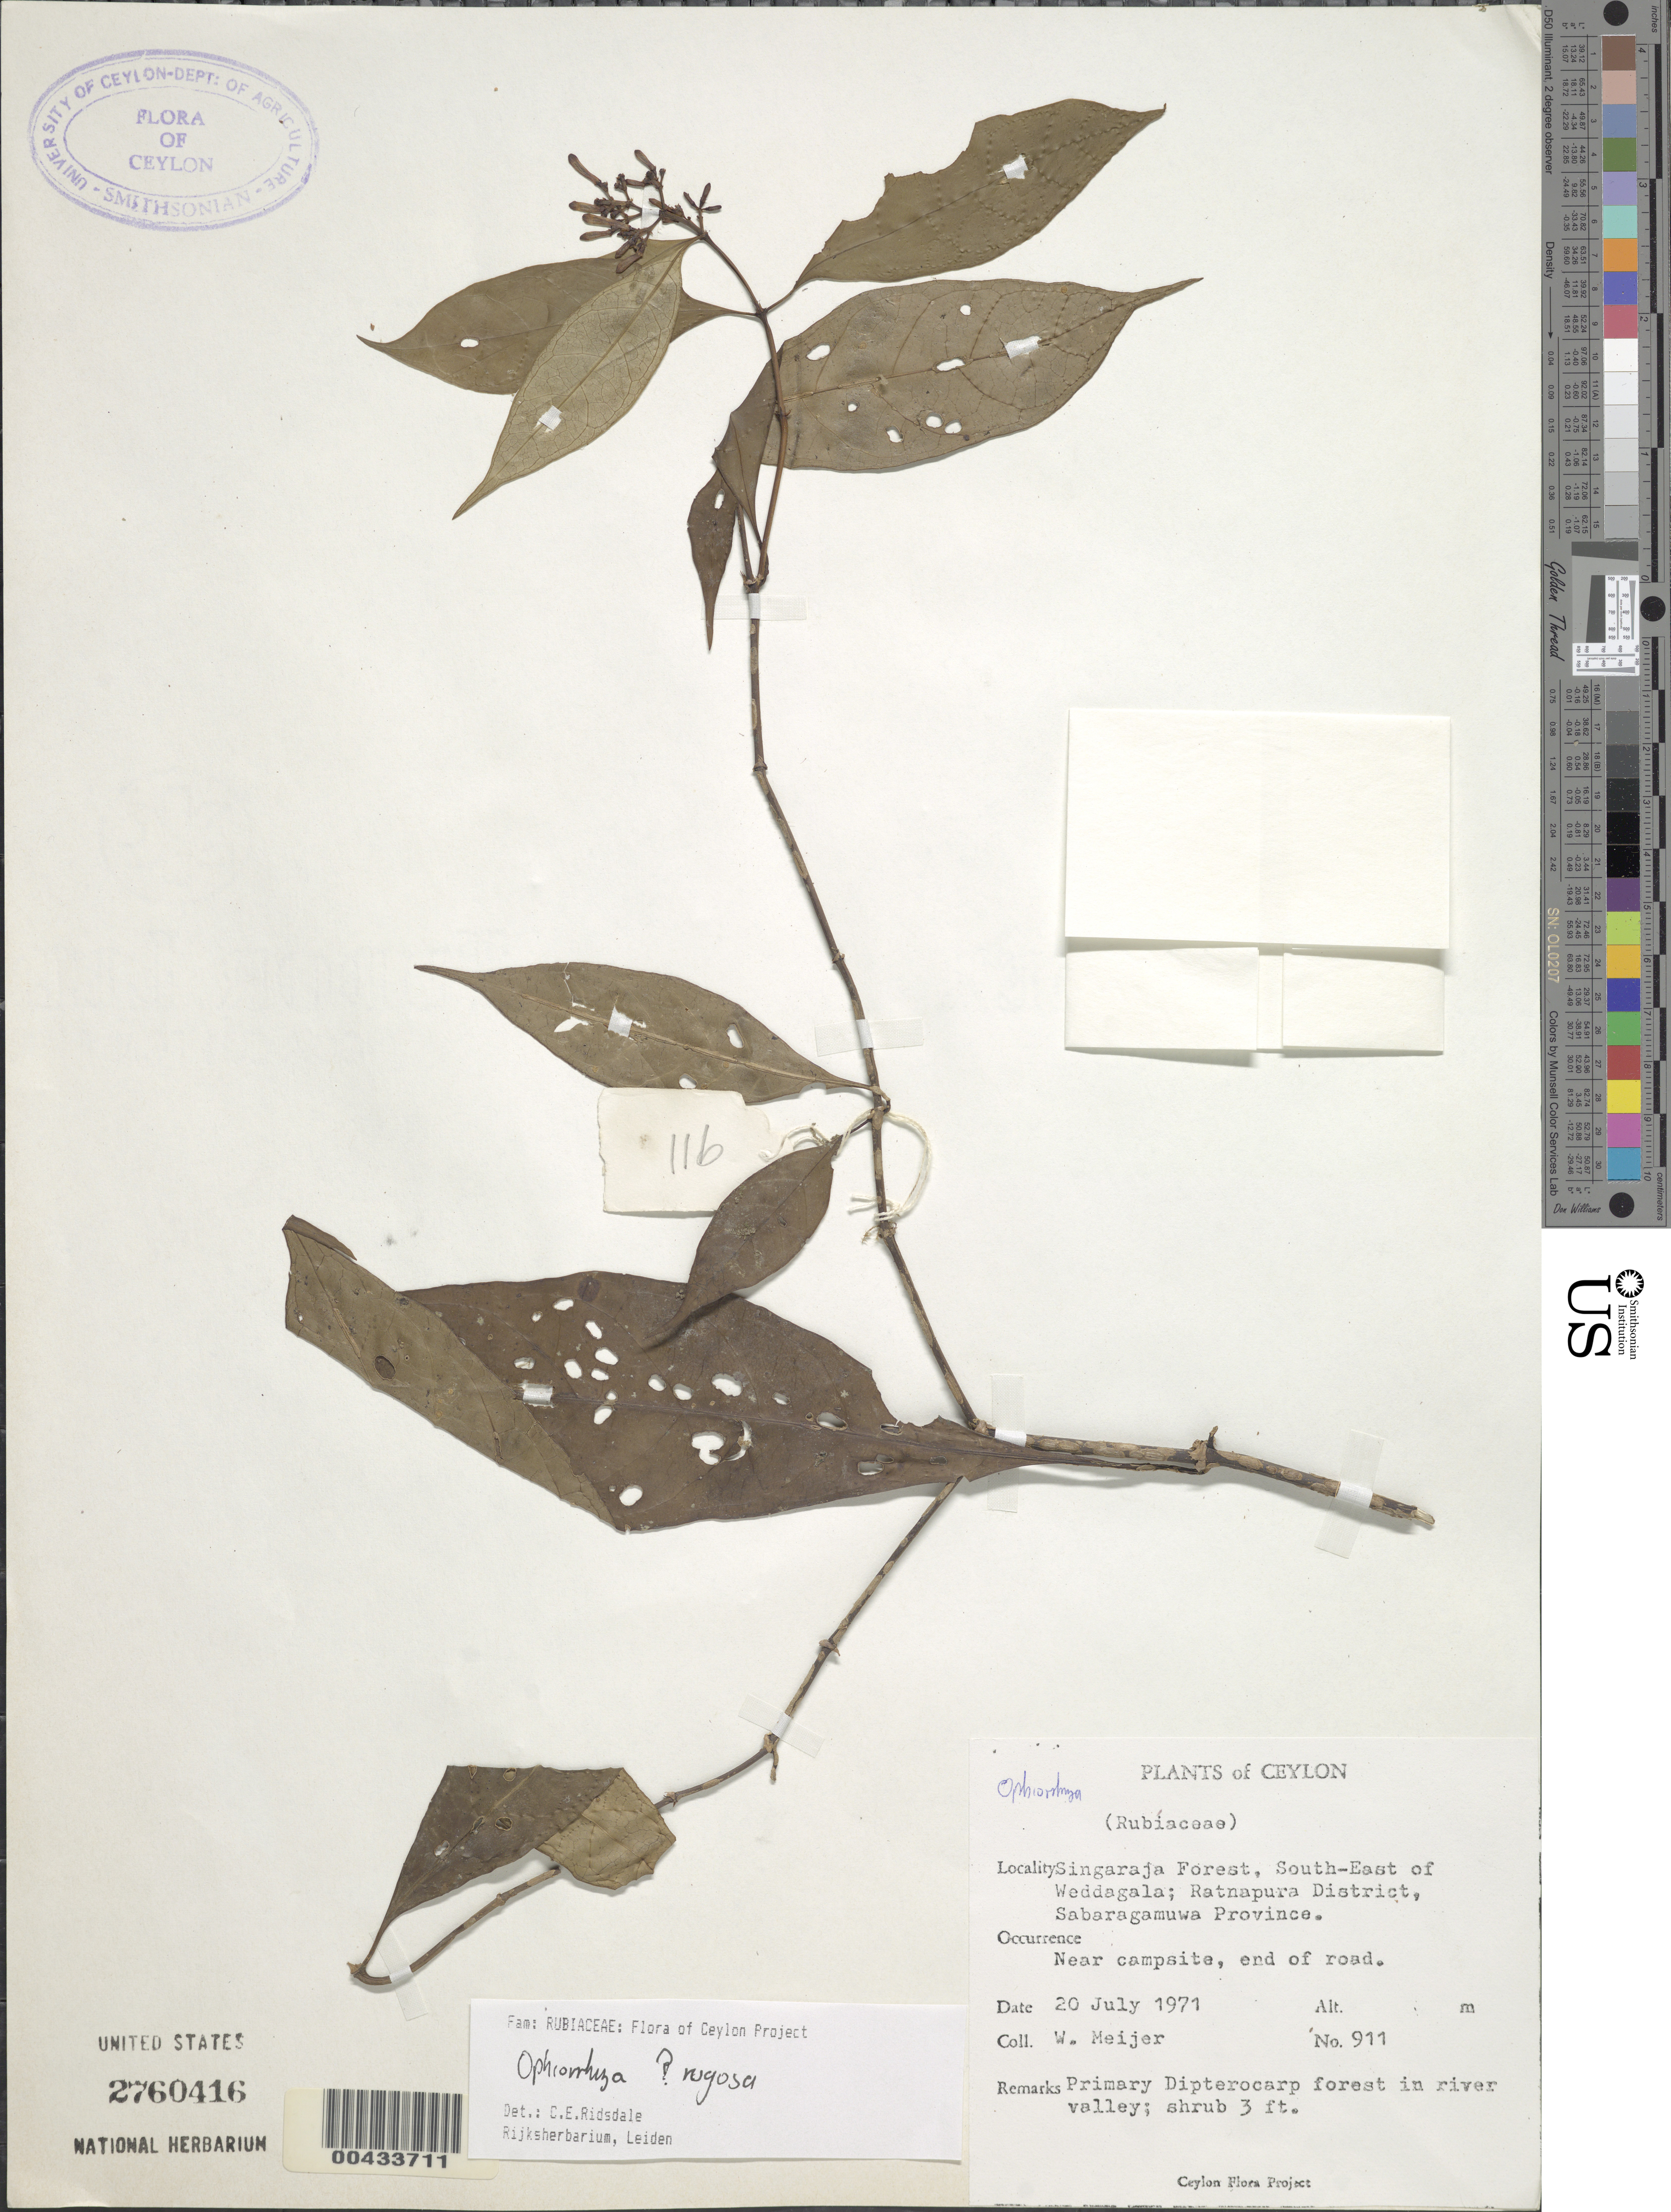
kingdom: Plantae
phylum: Tracheophyta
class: Magnoliopsida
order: Gentianales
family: Rubiaceae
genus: Ophiorrhiza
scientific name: Ophiorrhiza rugosa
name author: Wall.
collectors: W. Meijer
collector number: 911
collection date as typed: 20 Jul 1971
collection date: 1971-07-20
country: Sri Lanka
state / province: Sabaragamuwa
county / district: Ratnapura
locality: Singaraja Forest, SE of Weddagala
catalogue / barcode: US 2760416